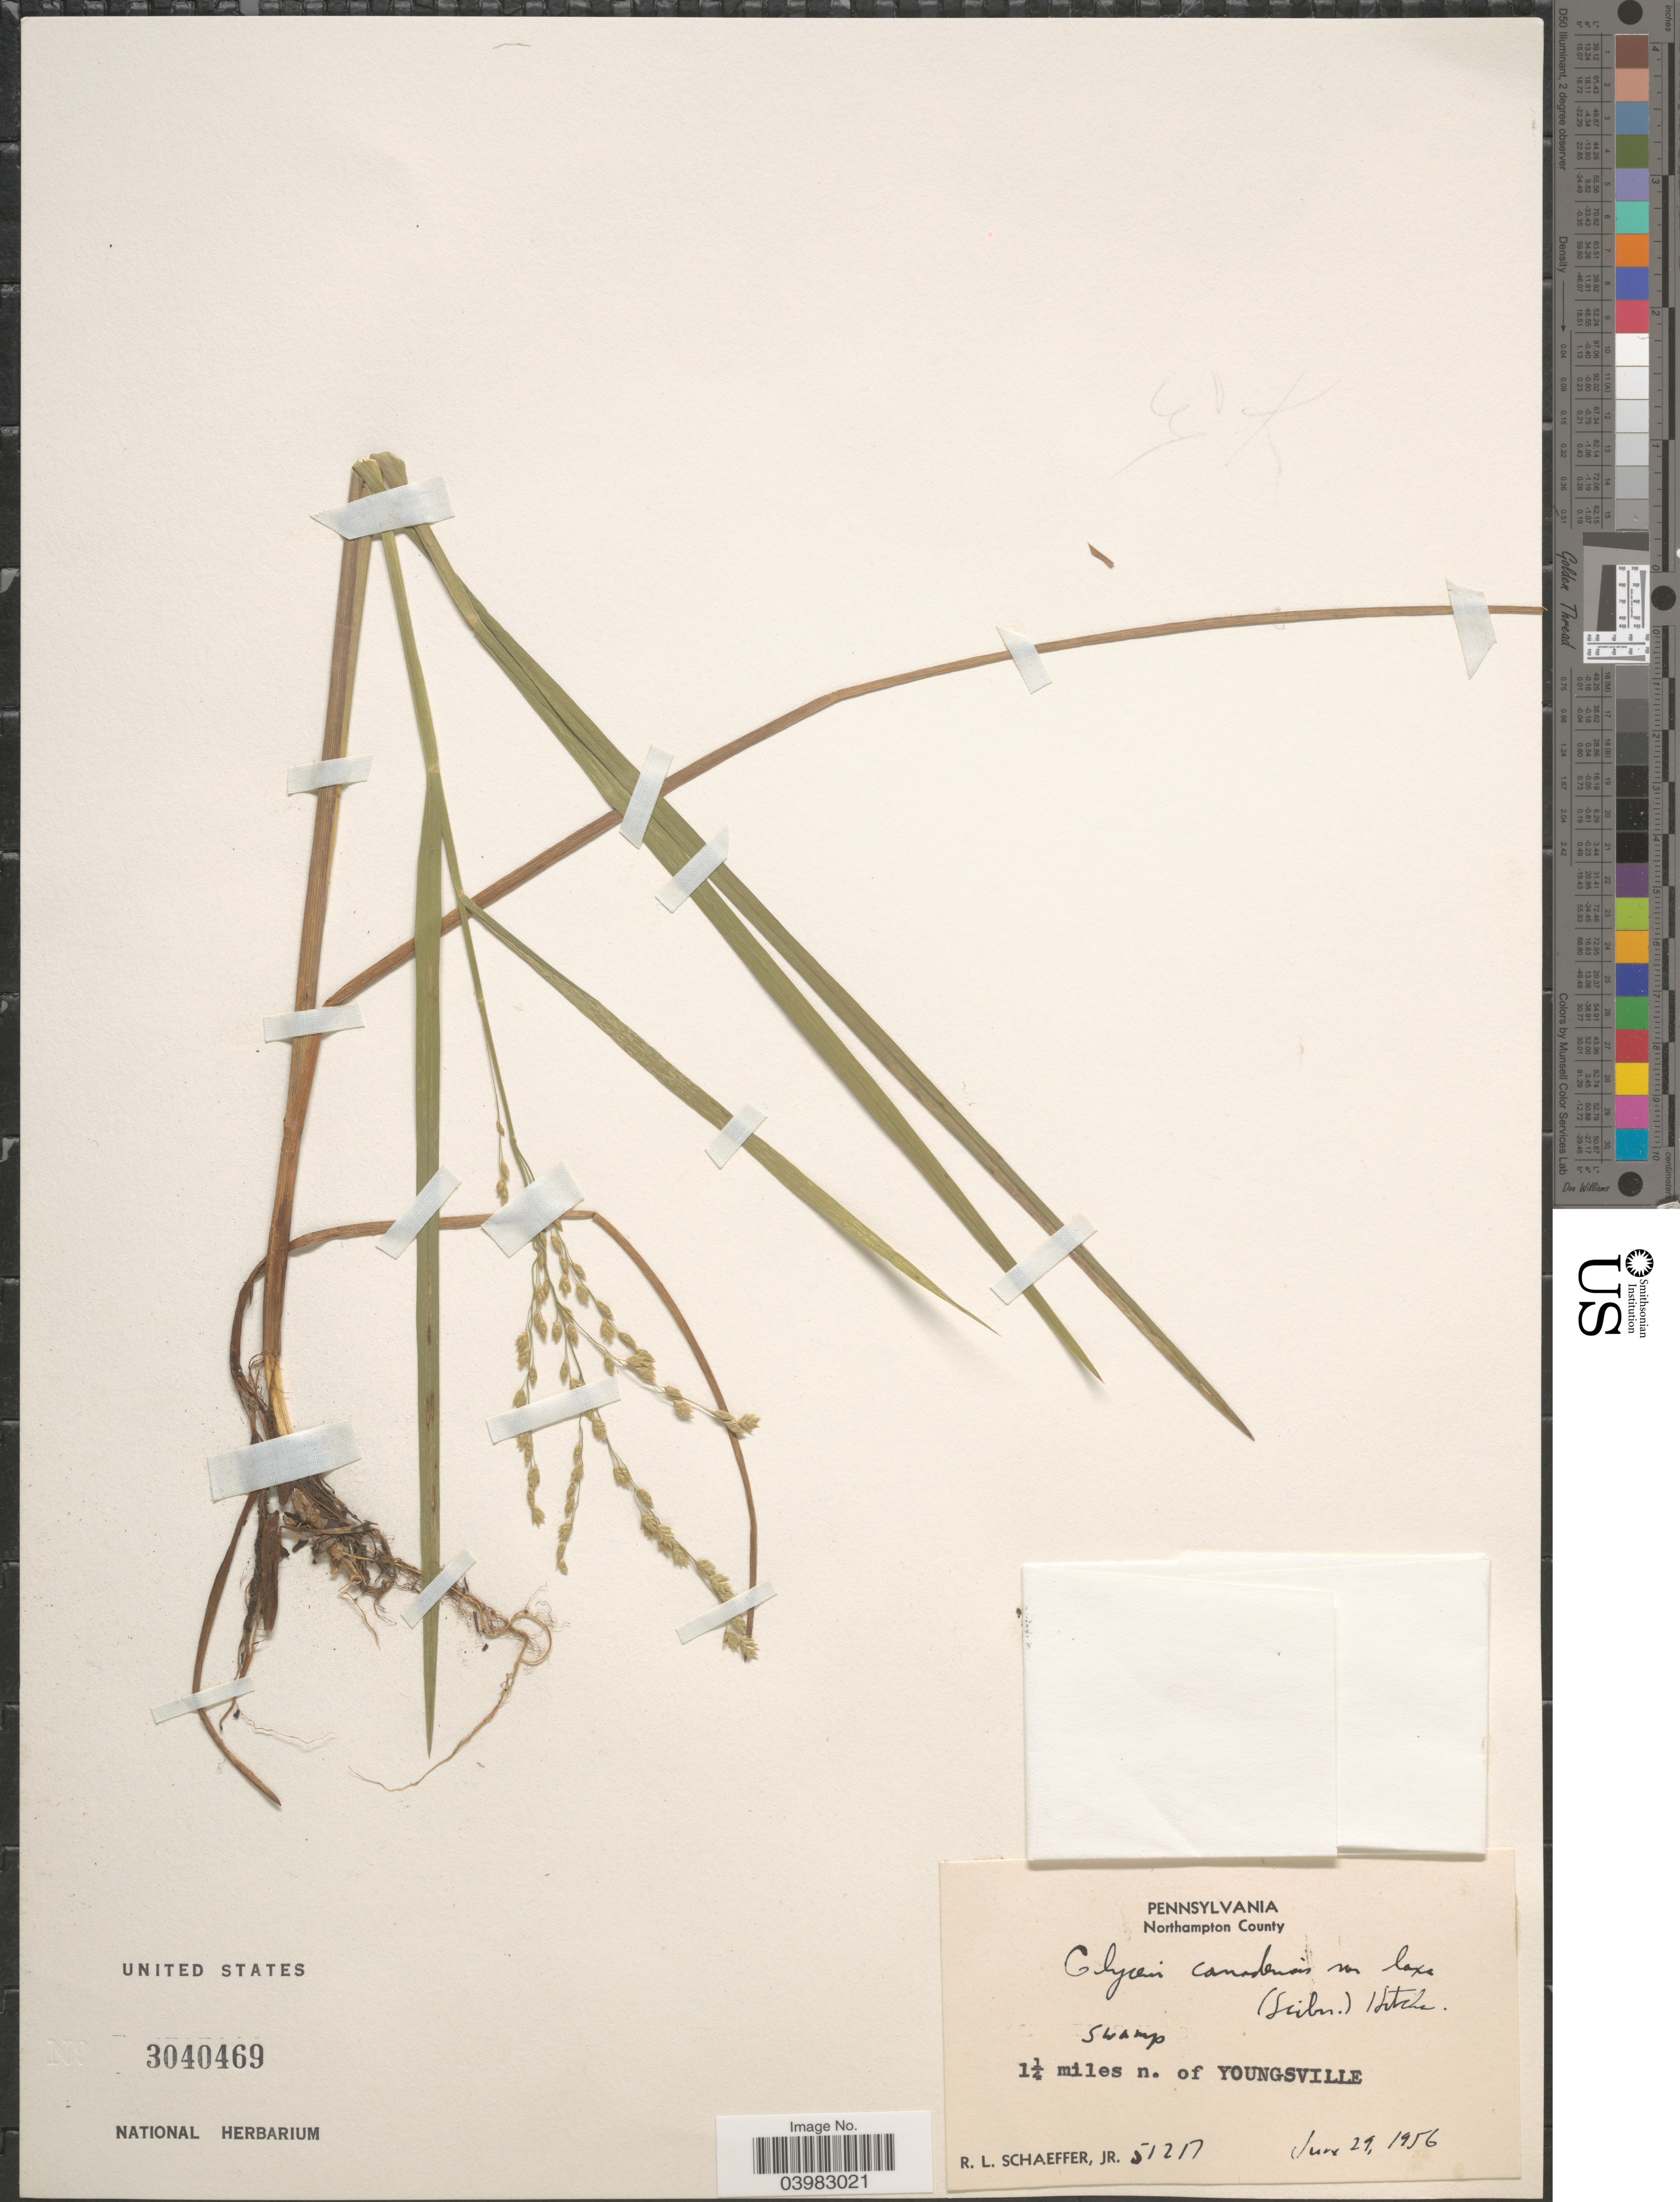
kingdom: Plantae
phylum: Tracheophyta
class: Liliopsida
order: Poales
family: Poaceae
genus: Glyceria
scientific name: Glyceria canadensis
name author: (Michx.) Trin.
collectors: R. L. Schaeffer Jr.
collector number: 51217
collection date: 1956-06-29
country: United States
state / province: Pennsylvania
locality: Northampton County. 1¼ miles n. of Youngsville.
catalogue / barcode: US 3040469